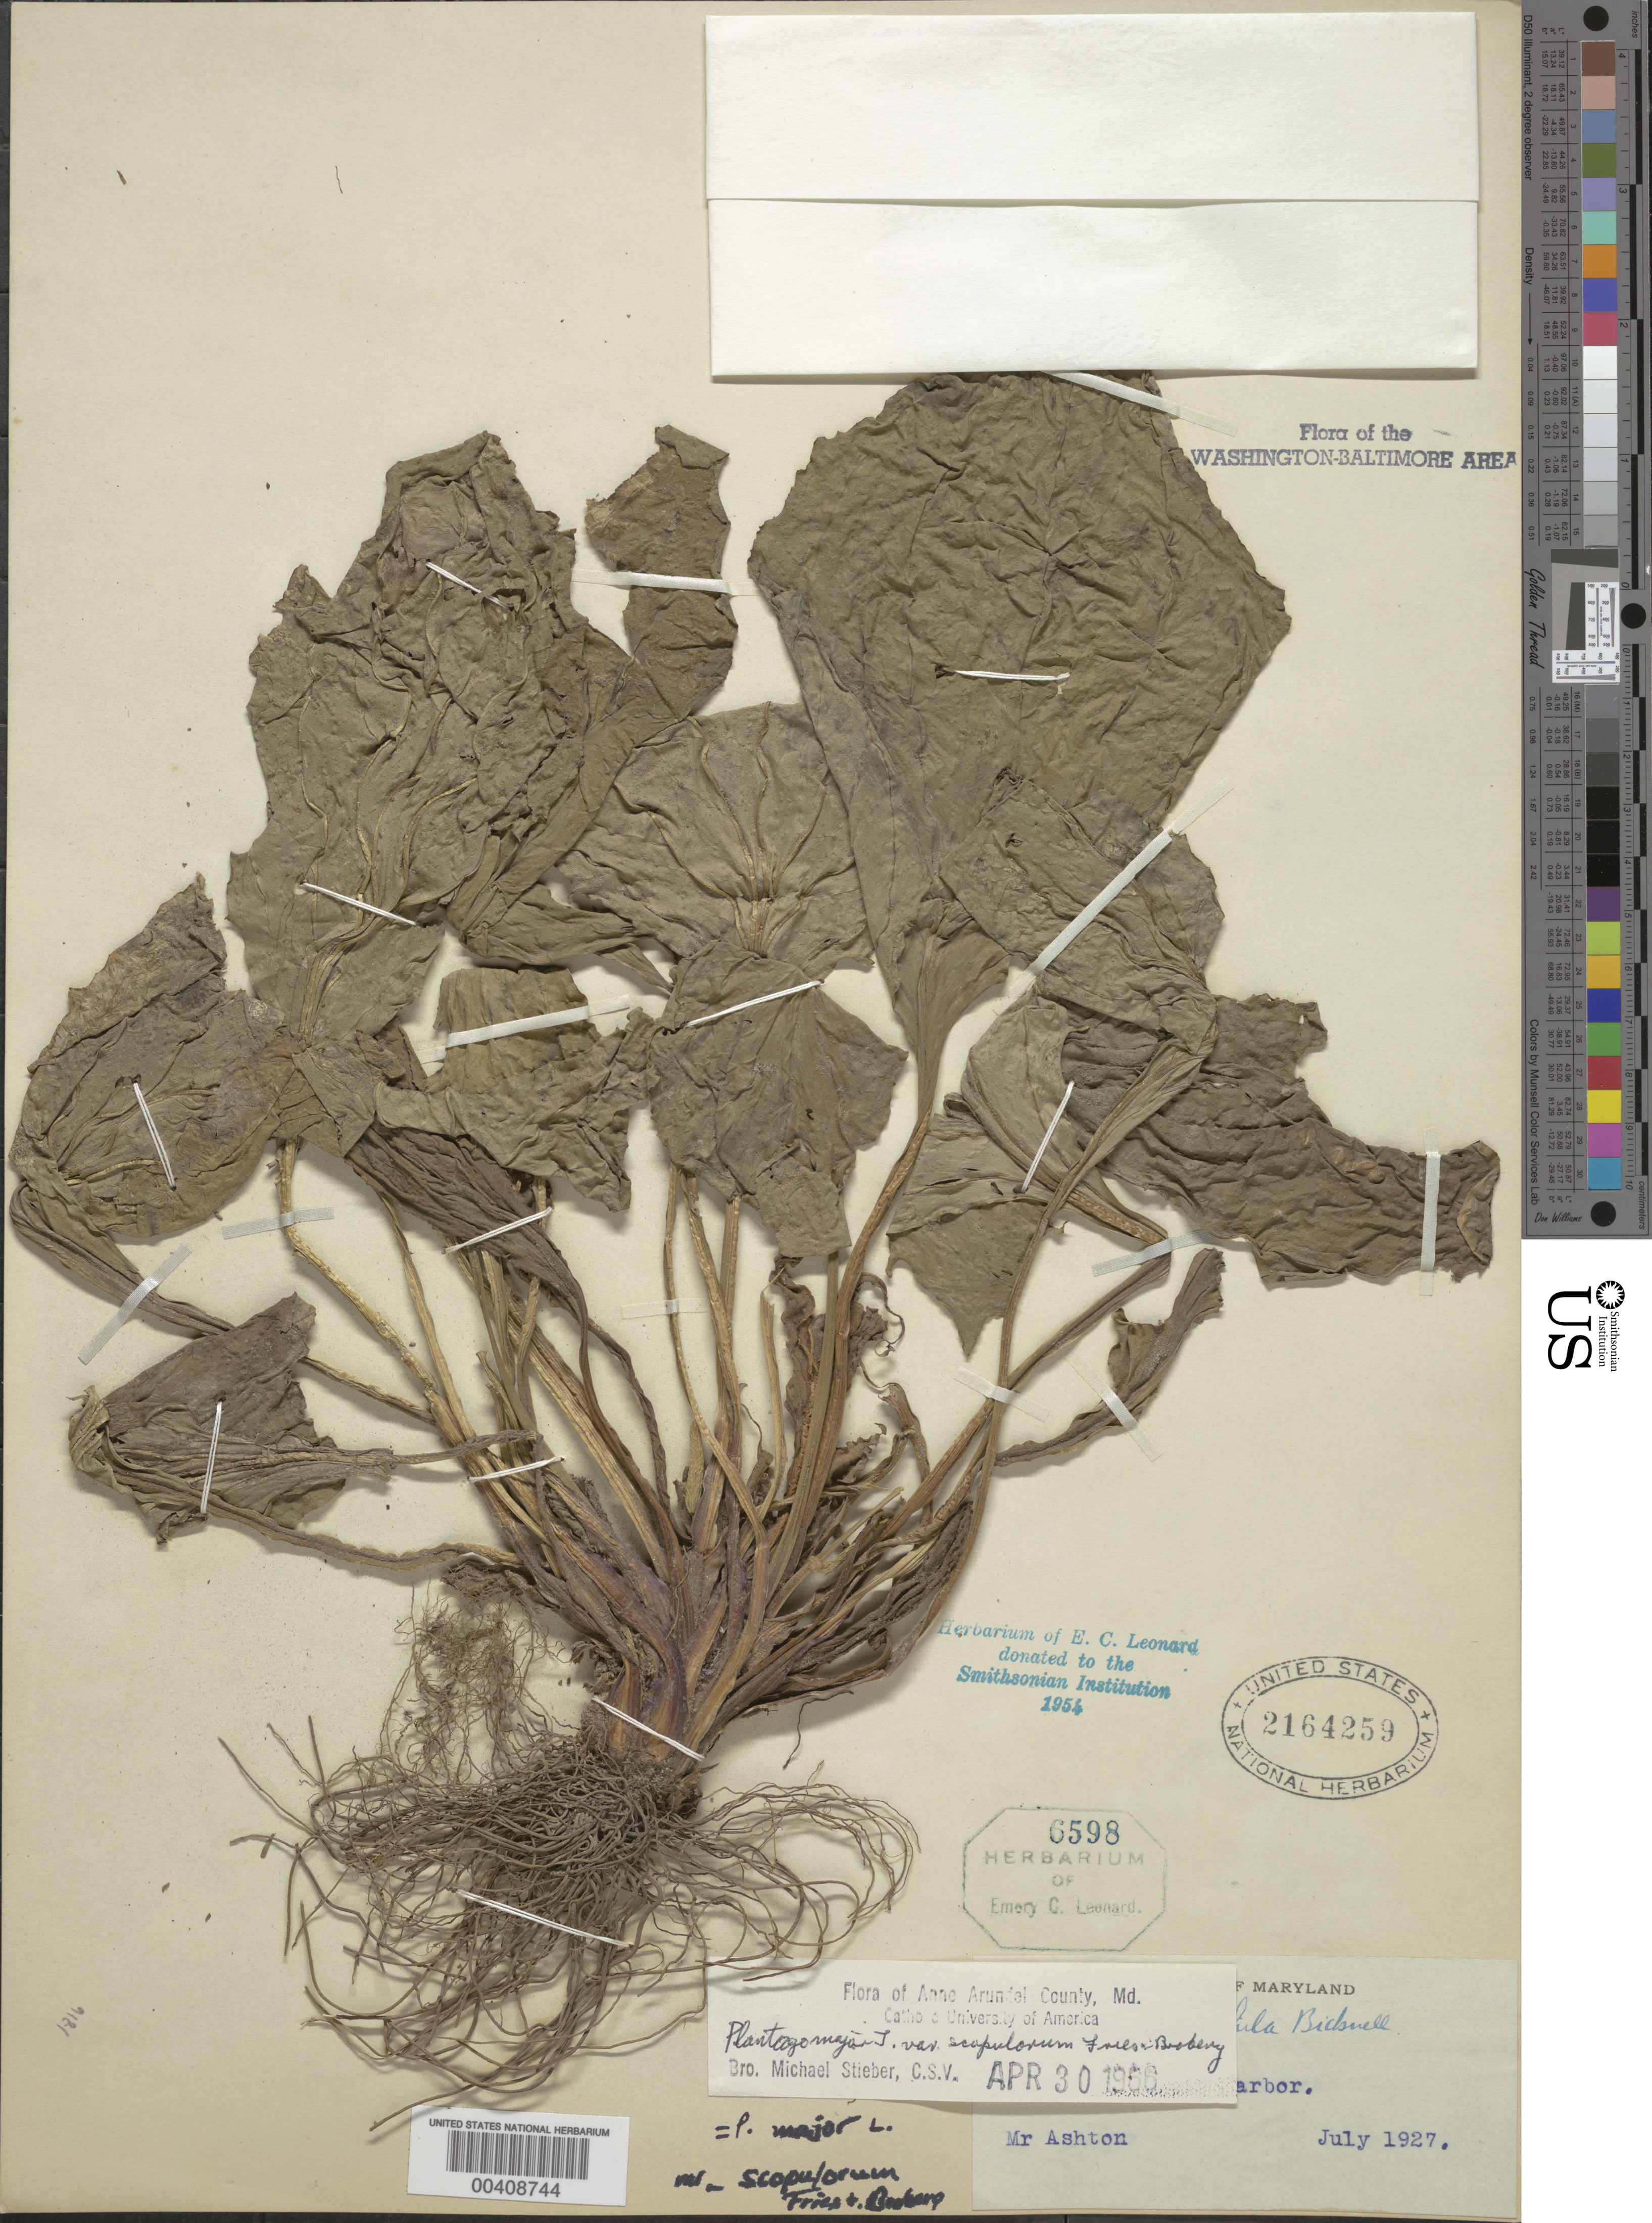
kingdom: Plantae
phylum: Tracheophyta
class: Magnoliopsida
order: Lamiales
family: Plantaginaceae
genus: Plantago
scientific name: Plantago major var. scopulorum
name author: Fr. & Broberg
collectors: -. Ashton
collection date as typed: Jul 1927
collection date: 1927-07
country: United States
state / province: Maryland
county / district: Anne Arundel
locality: Herald Harbor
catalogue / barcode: US 2164259